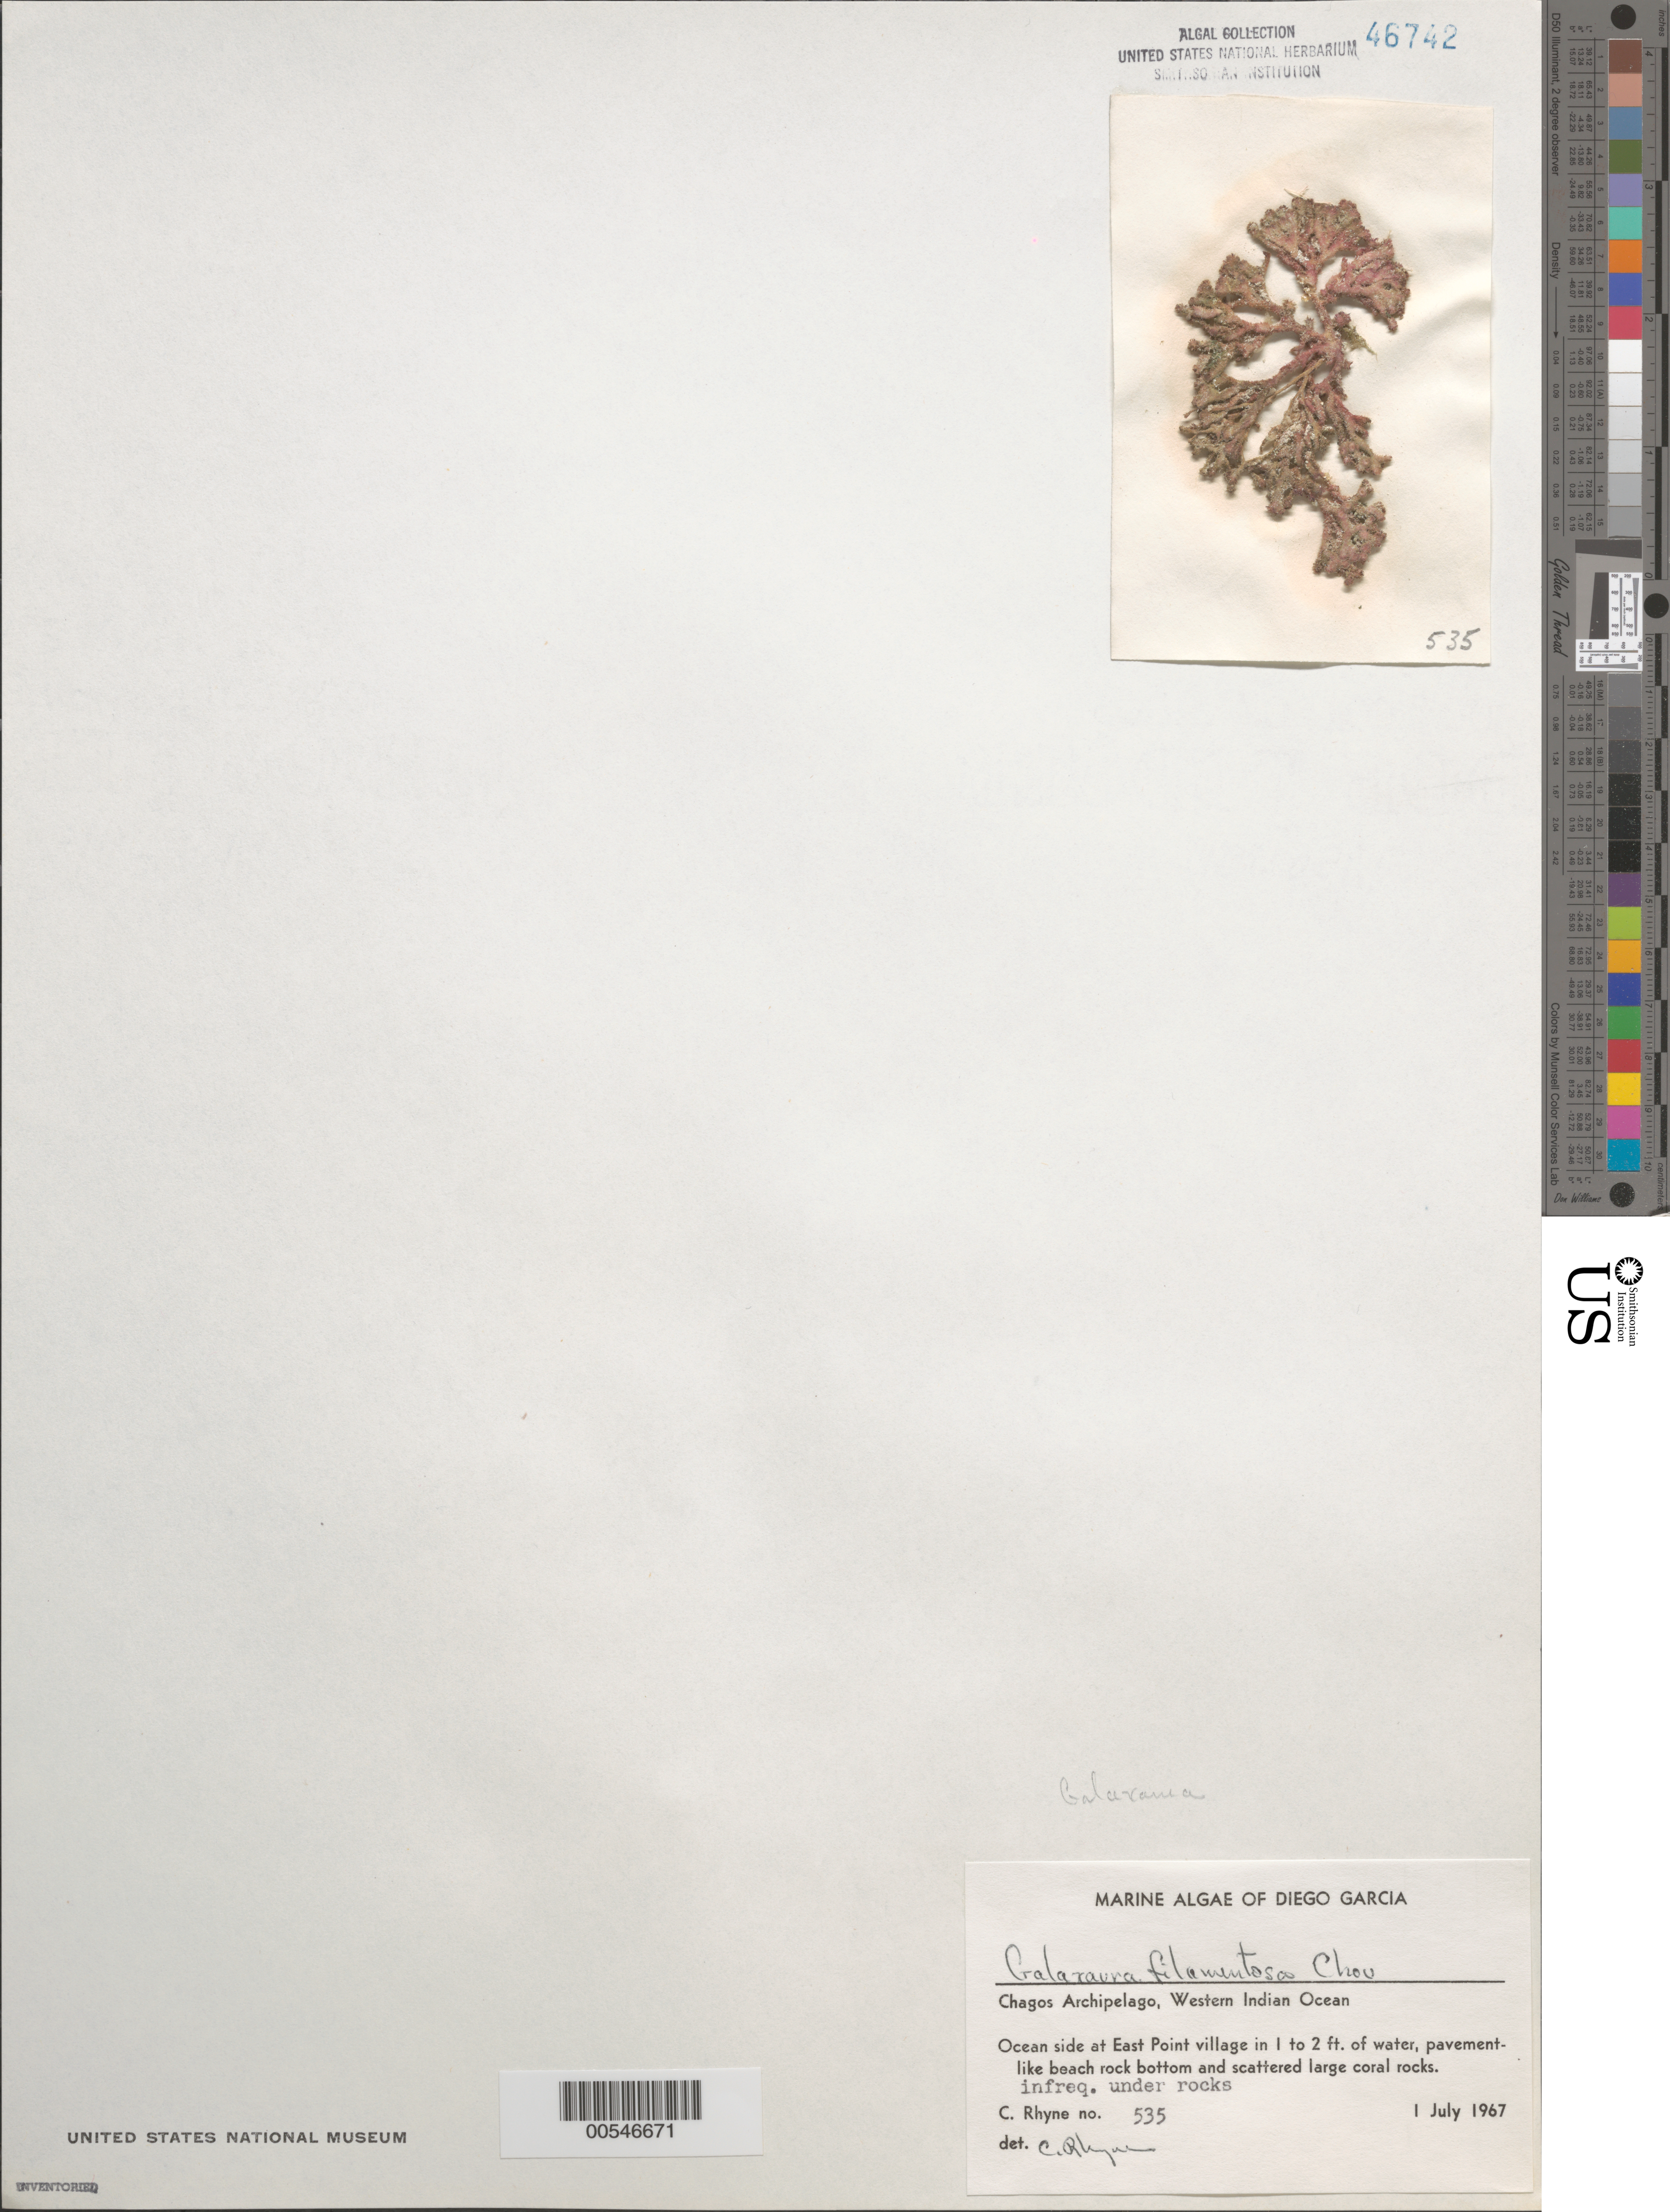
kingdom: Plantae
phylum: Rhodophyta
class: Florideophyceae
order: Nemaliales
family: Galaxauraceae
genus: Galaxaura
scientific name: Galaxaura filamentosa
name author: R.C.Y. Chou in W.R. Taylor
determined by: Rhyne, C. F.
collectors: C. Rhyne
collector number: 535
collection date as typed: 01 Jul 1967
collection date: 1967-07-01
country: British Indian Ocean Territory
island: Diego Garcia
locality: East Point Village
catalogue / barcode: US 46742